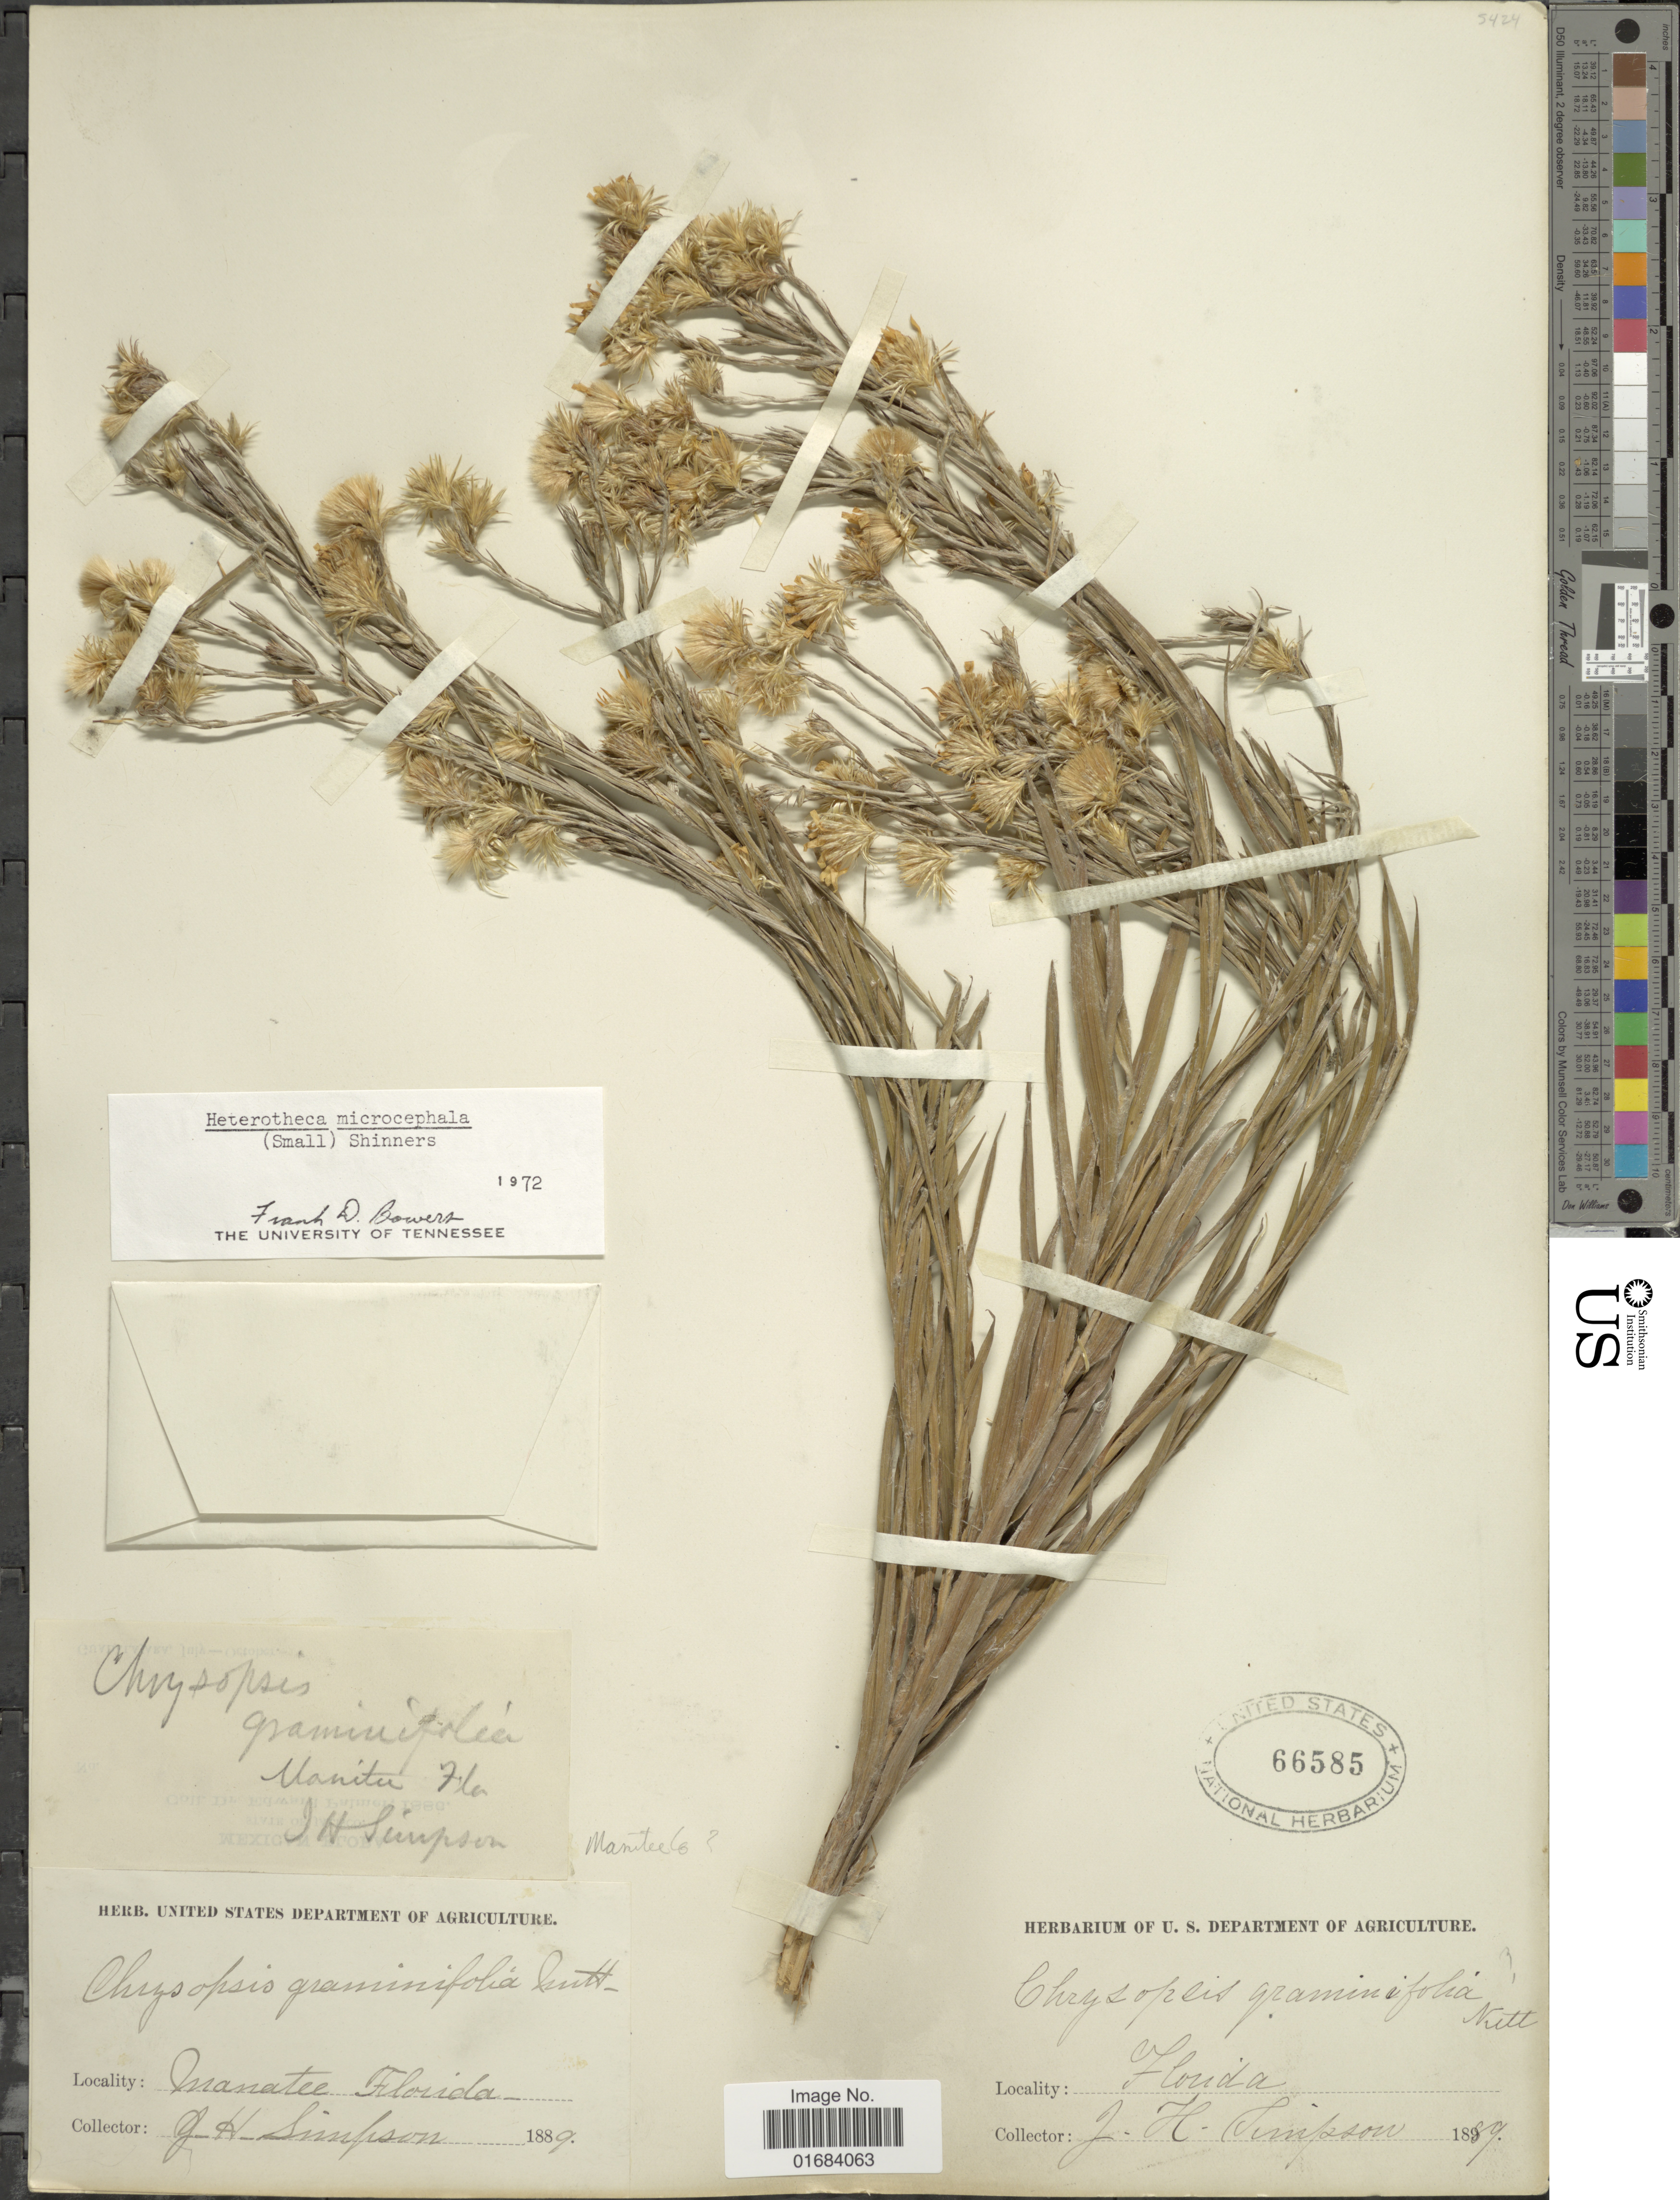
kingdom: Plantae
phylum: Tracheophyta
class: Magnoliopsida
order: Asterales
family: Asteraceae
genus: Pityopsis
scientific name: Pityopsis microcephala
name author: Small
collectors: J. H. Simpson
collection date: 1889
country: United States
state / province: Florida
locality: Manatee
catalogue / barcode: US 66585